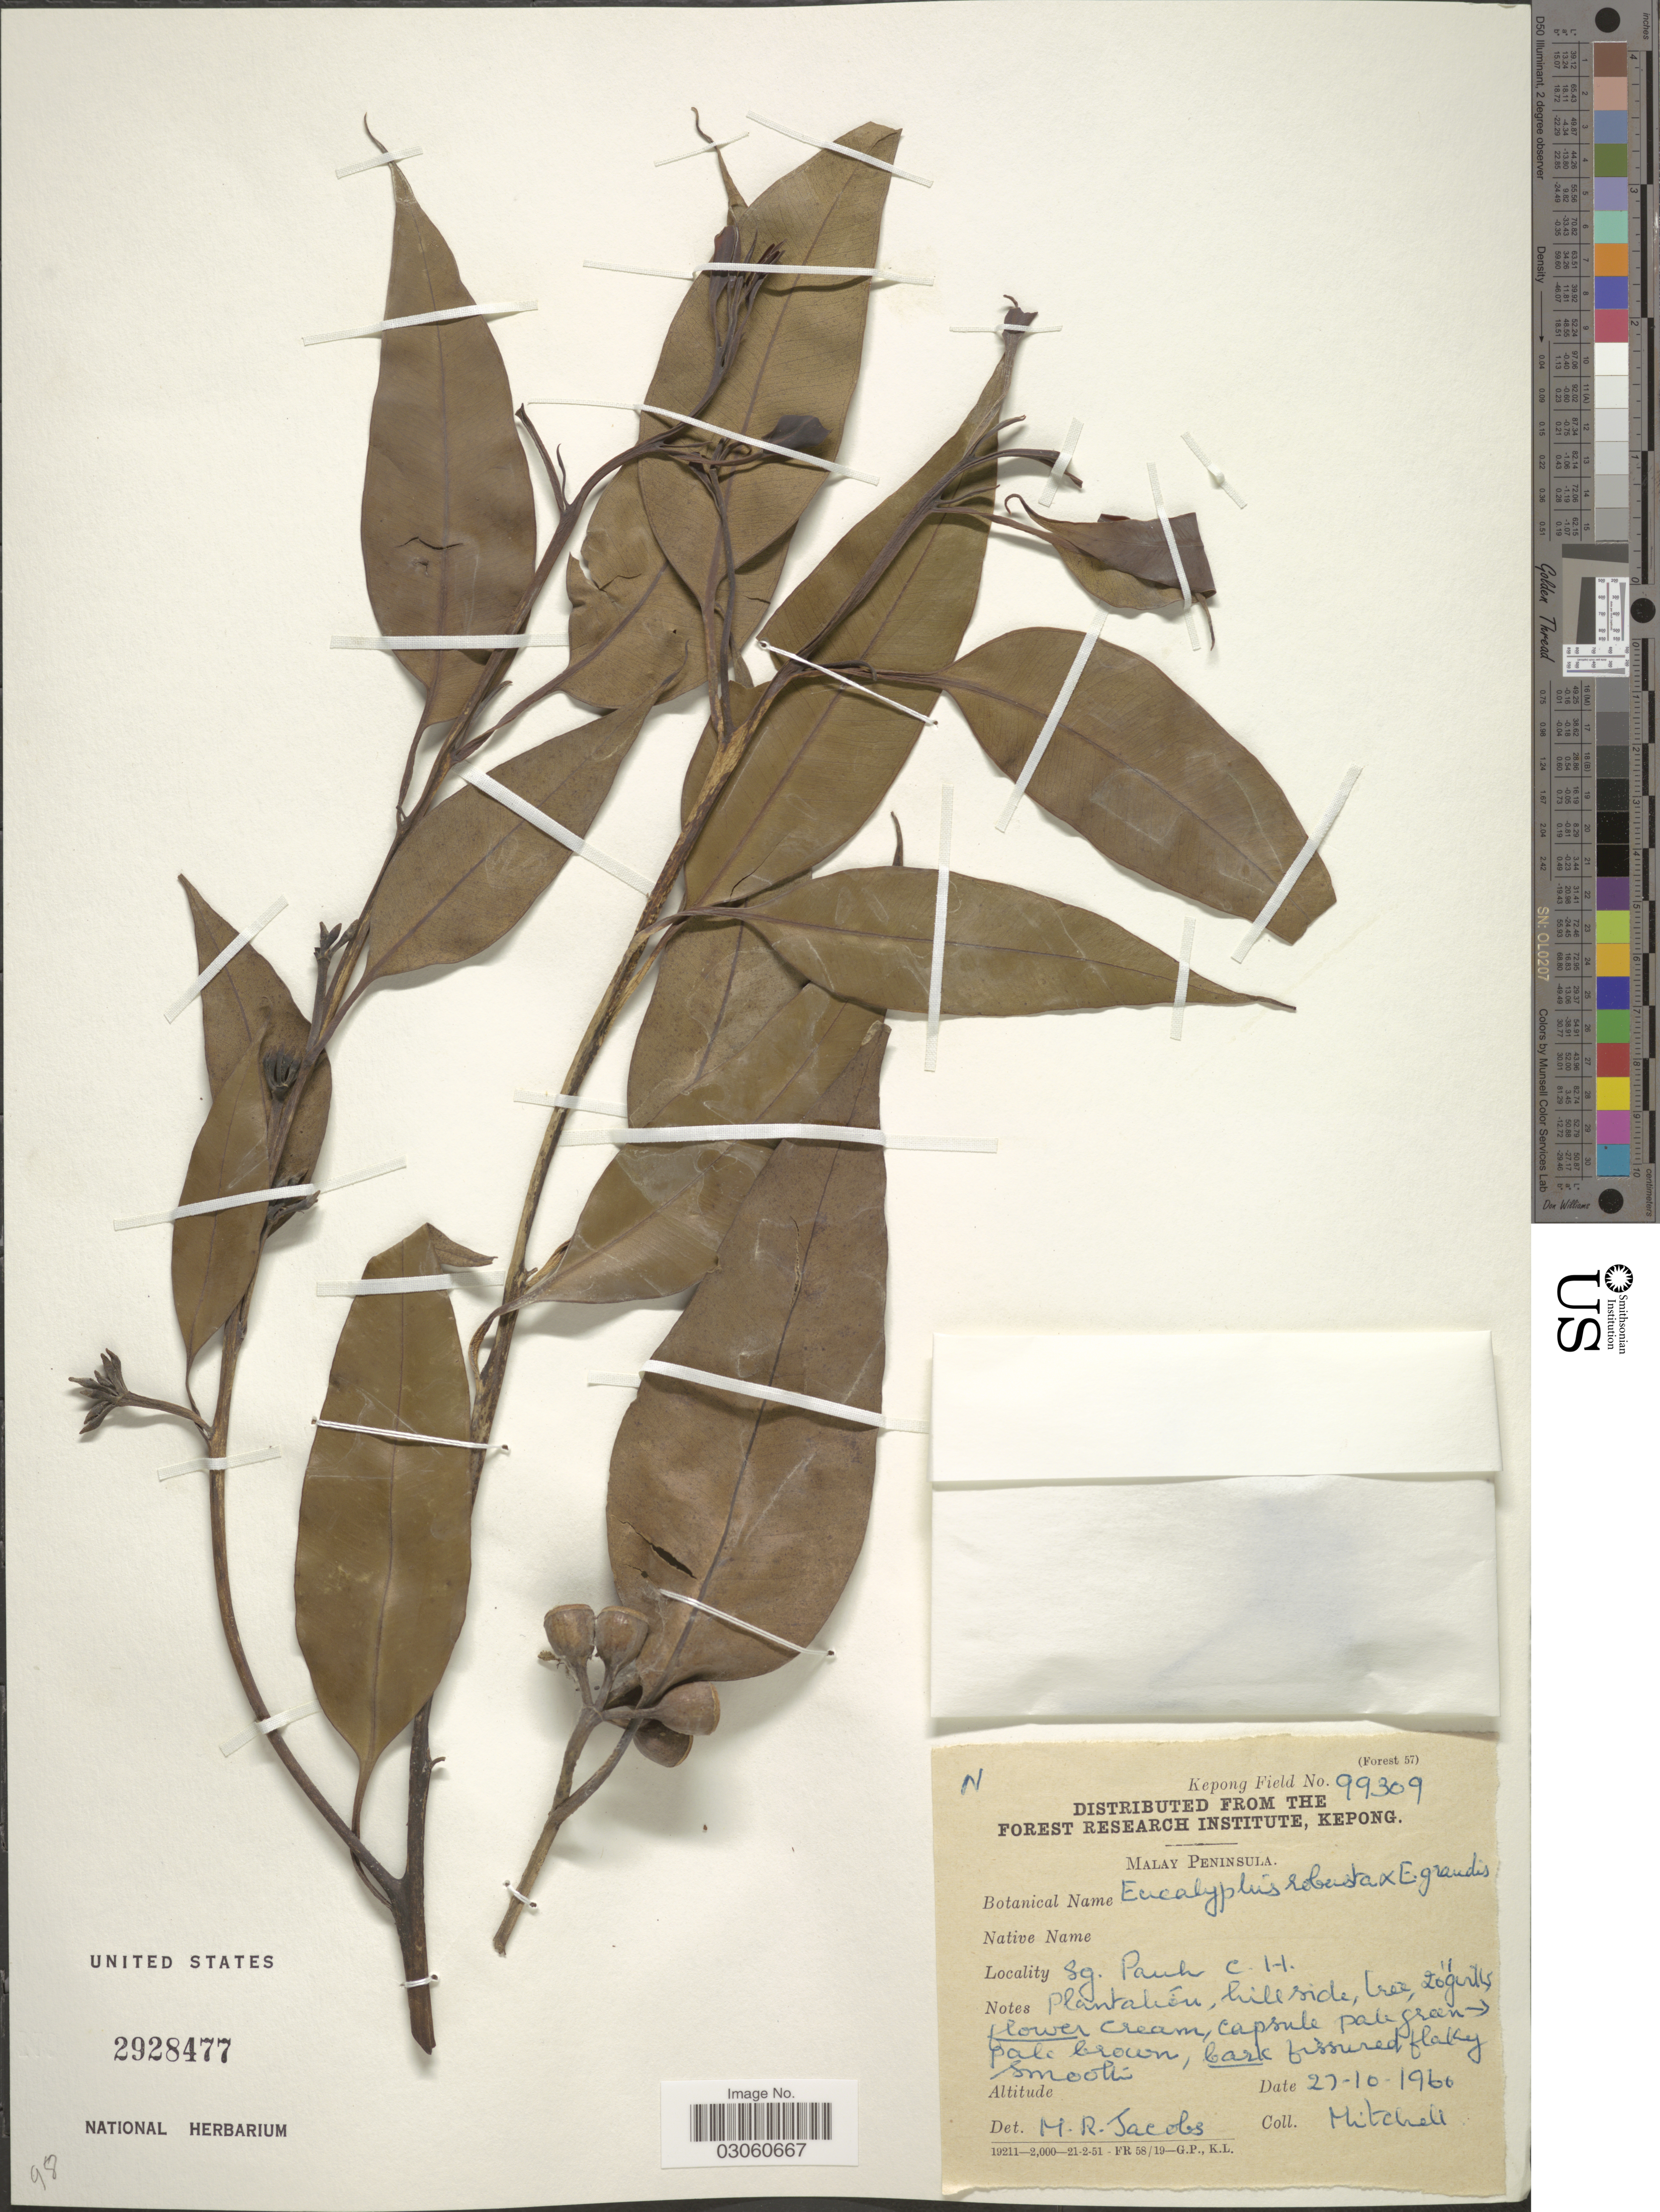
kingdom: Plantae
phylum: Tracheophyta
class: Magnoliopsida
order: Myrtales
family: Myrtaceae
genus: Eucalyptus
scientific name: Eucalyptus robusta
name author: Sm.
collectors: -. Mitchell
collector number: Kepong Field 99309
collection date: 1960-10-27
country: Malaysia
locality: Malay Peninsula. Sg. Pauh C.H.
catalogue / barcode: US 2927477